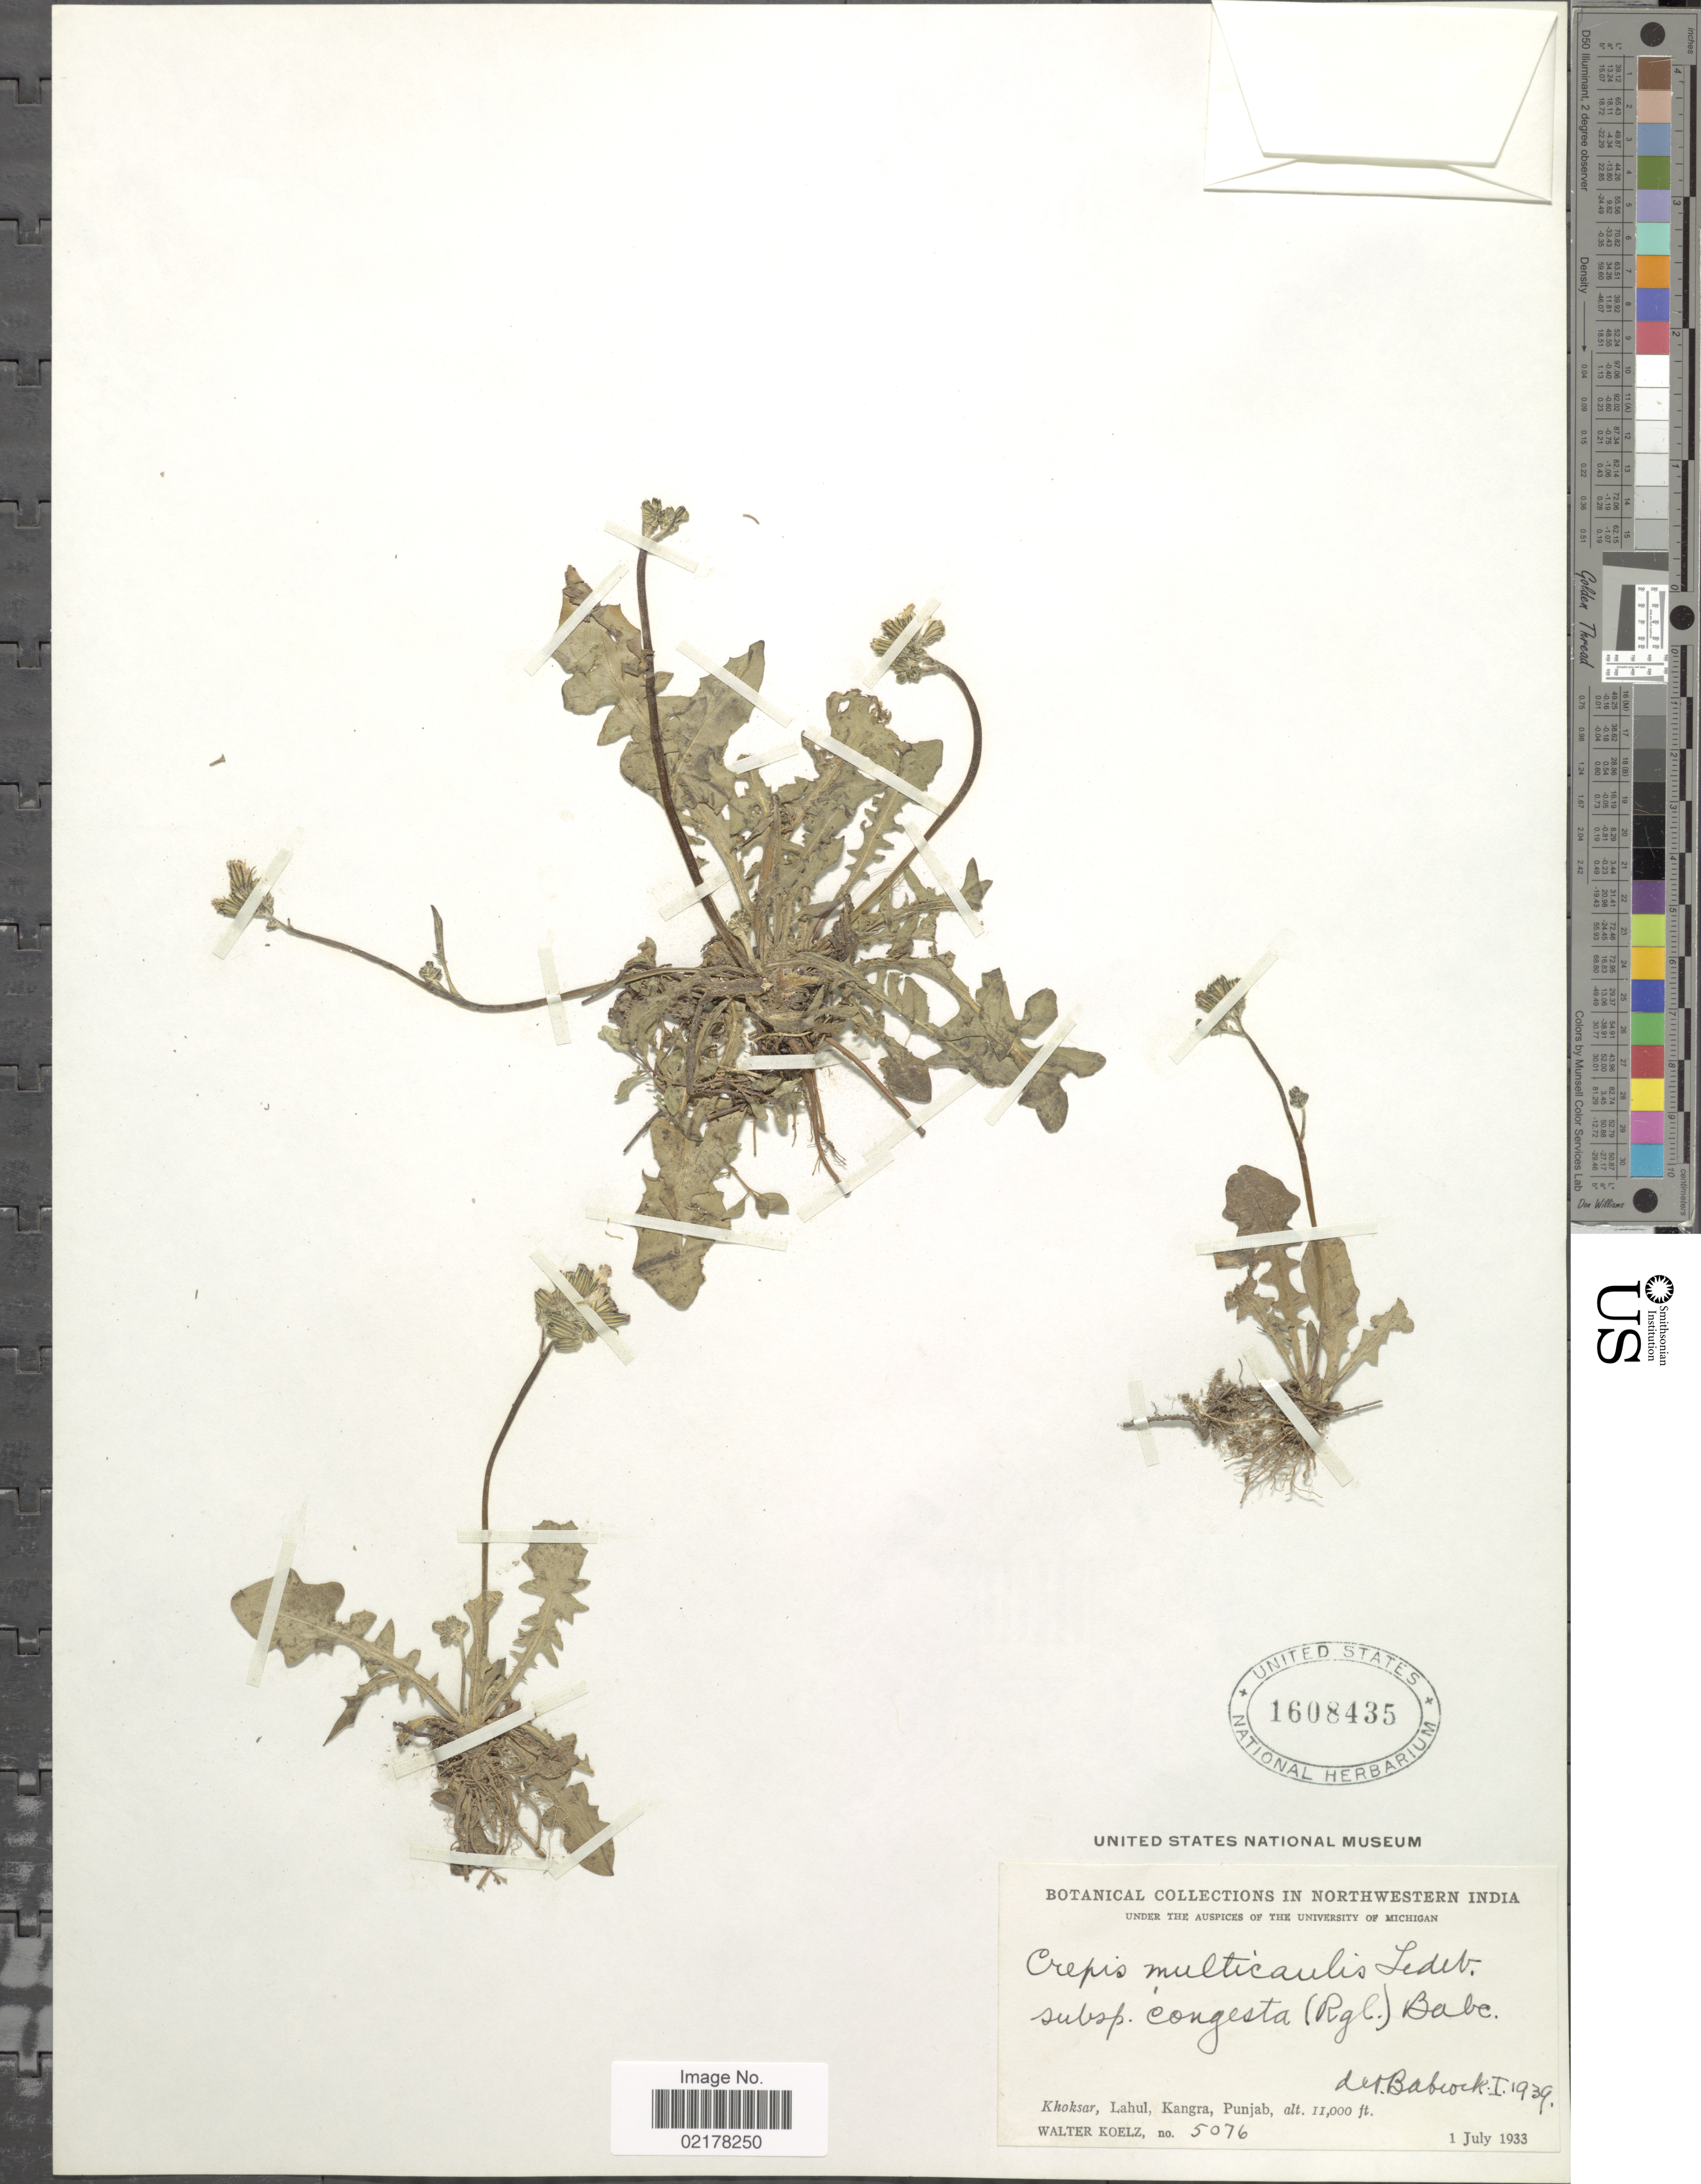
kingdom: Plantae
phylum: Tracheophyta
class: Magnoliopsida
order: Asterales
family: Asteraceae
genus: Crepis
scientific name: Crepis multicaulis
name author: Ledeb.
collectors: W. N. Koelz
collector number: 5076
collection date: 1933-07-01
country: India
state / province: Punjab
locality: Khoksar, Lahul, Punjab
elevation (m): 3353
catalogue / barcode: US 1608435